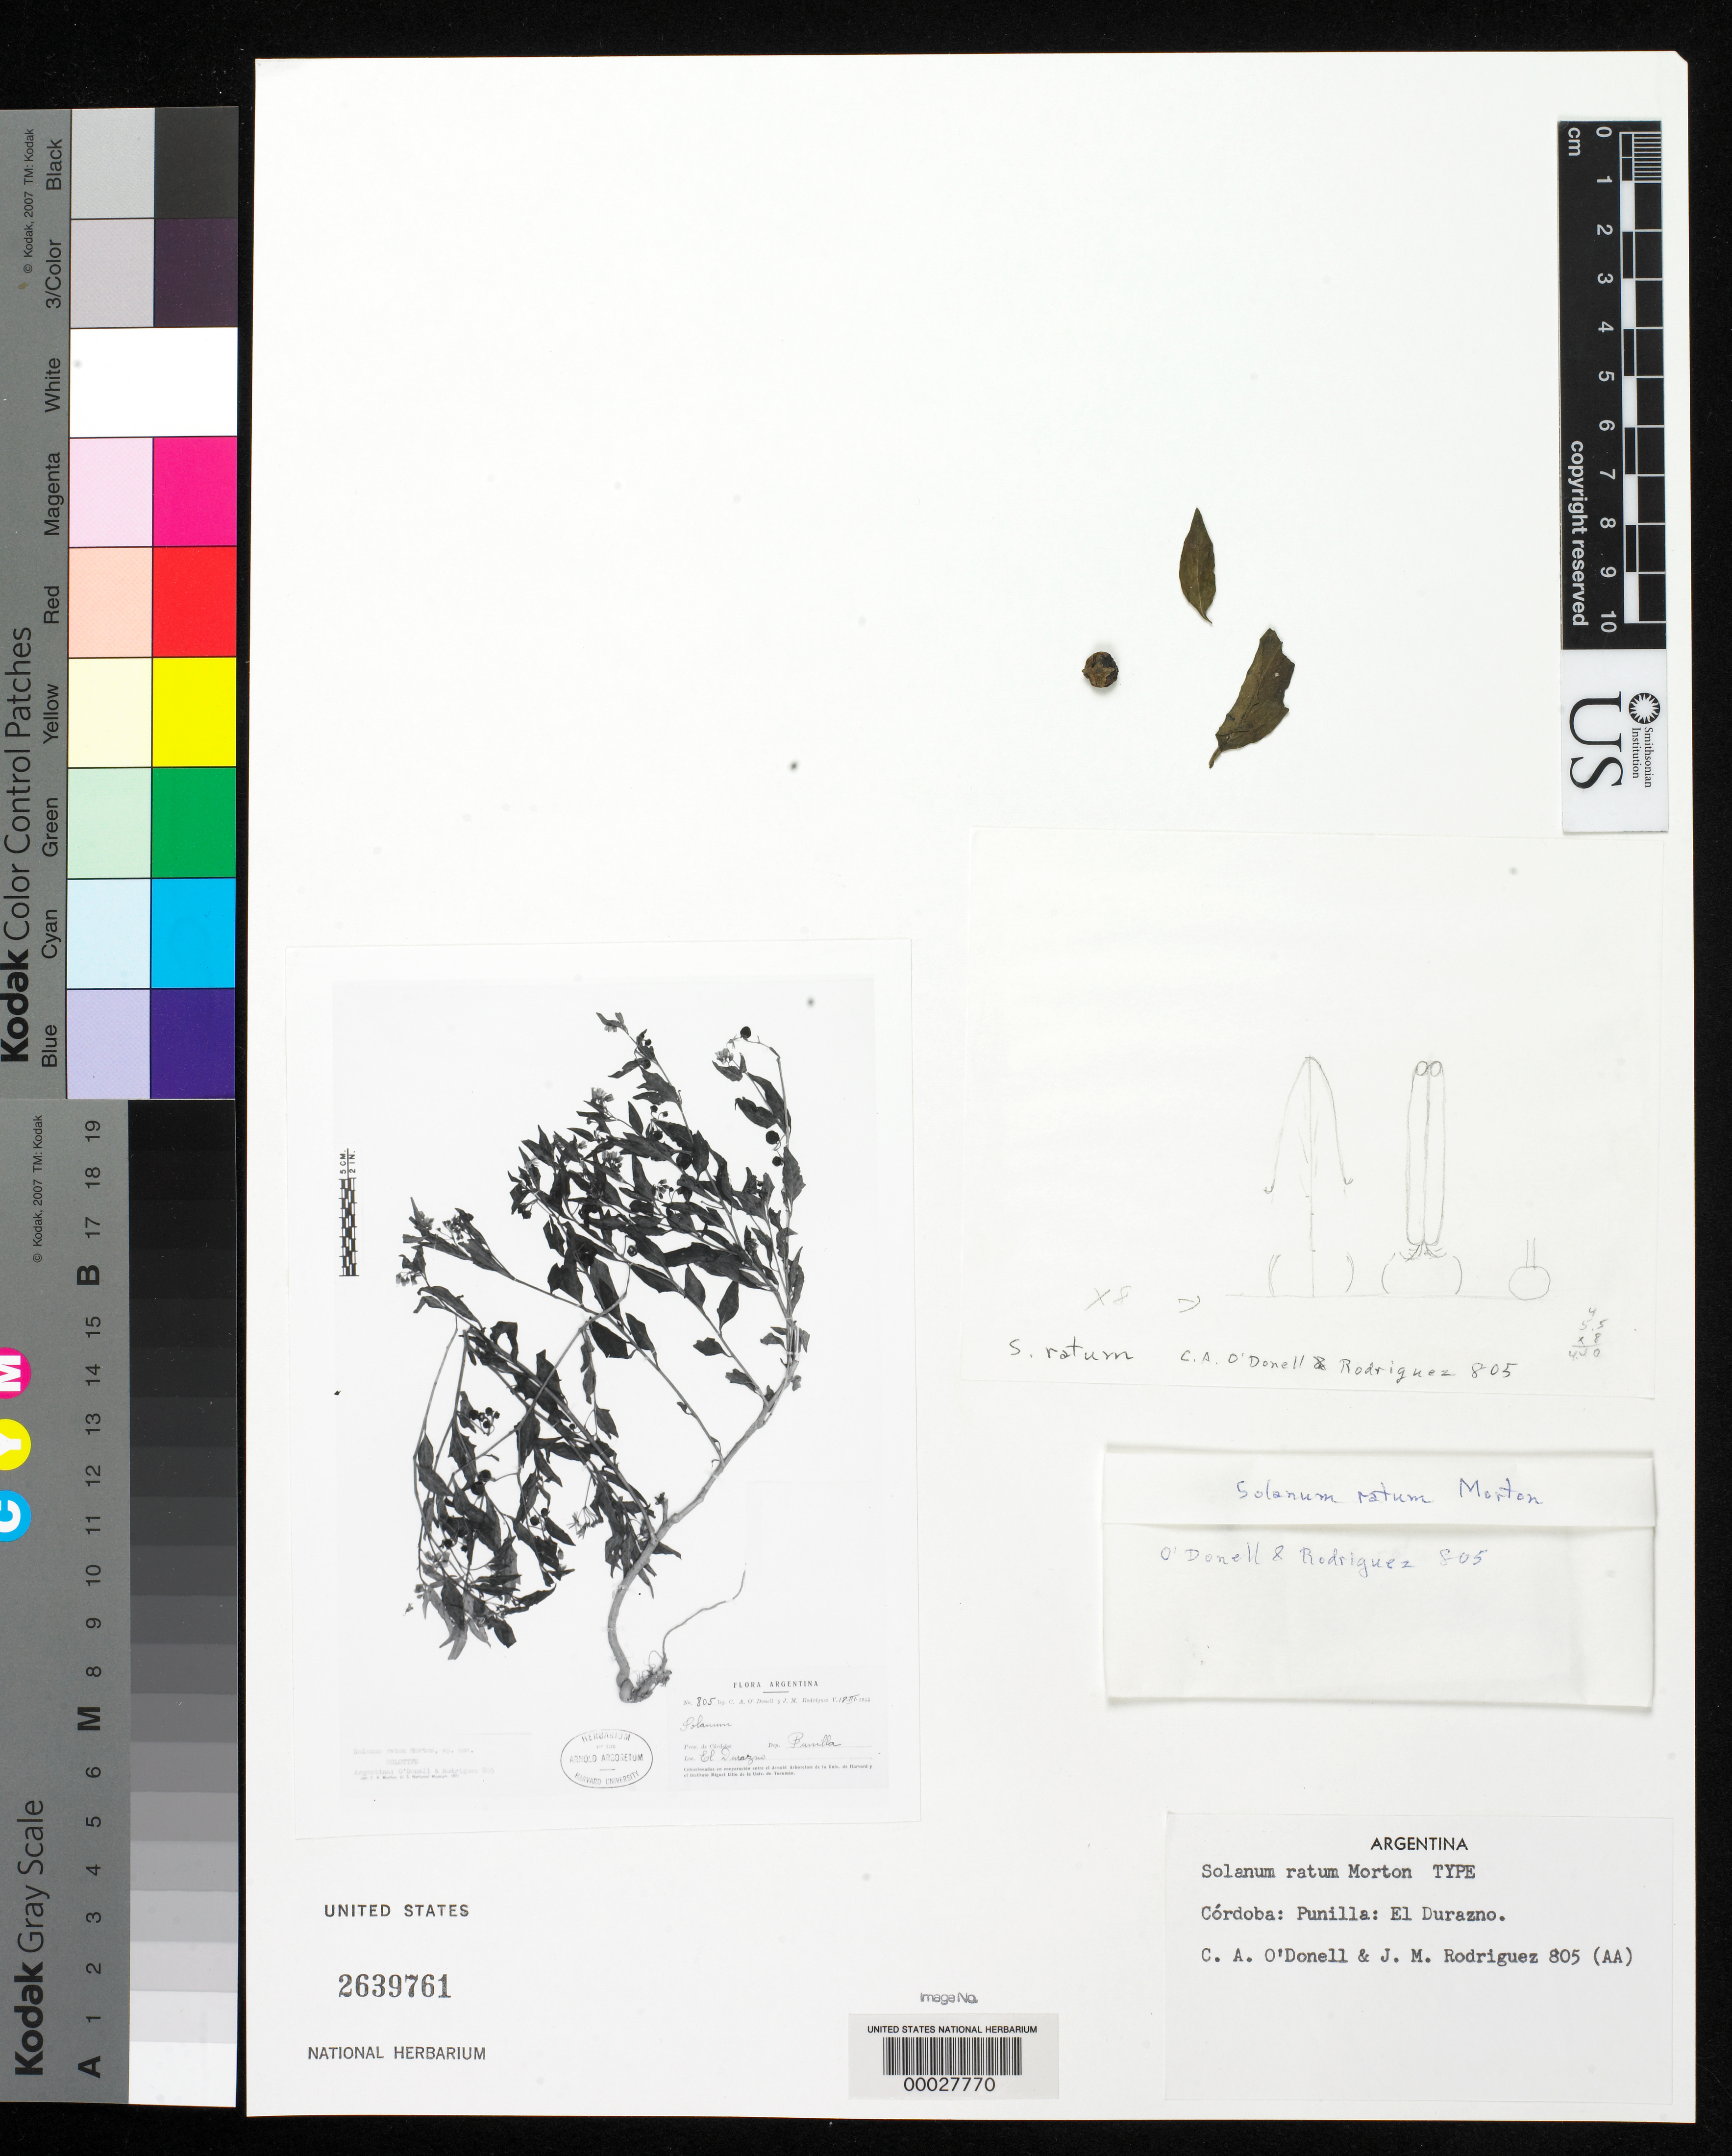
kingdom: Plantae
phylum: Tracheophyta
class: Magnoliopsida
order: Solanales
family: Solanaceae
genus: Solanum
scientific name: Solanum ratum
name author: C.V. Morton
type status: Type Fragment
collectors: C. A. O'Donell & J. Rodriguez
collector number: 805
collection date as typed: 18 Mar 1944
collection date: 1944-03-18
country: Argentina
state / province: Córdoba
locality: El Durazno.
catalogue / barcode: US 2639761